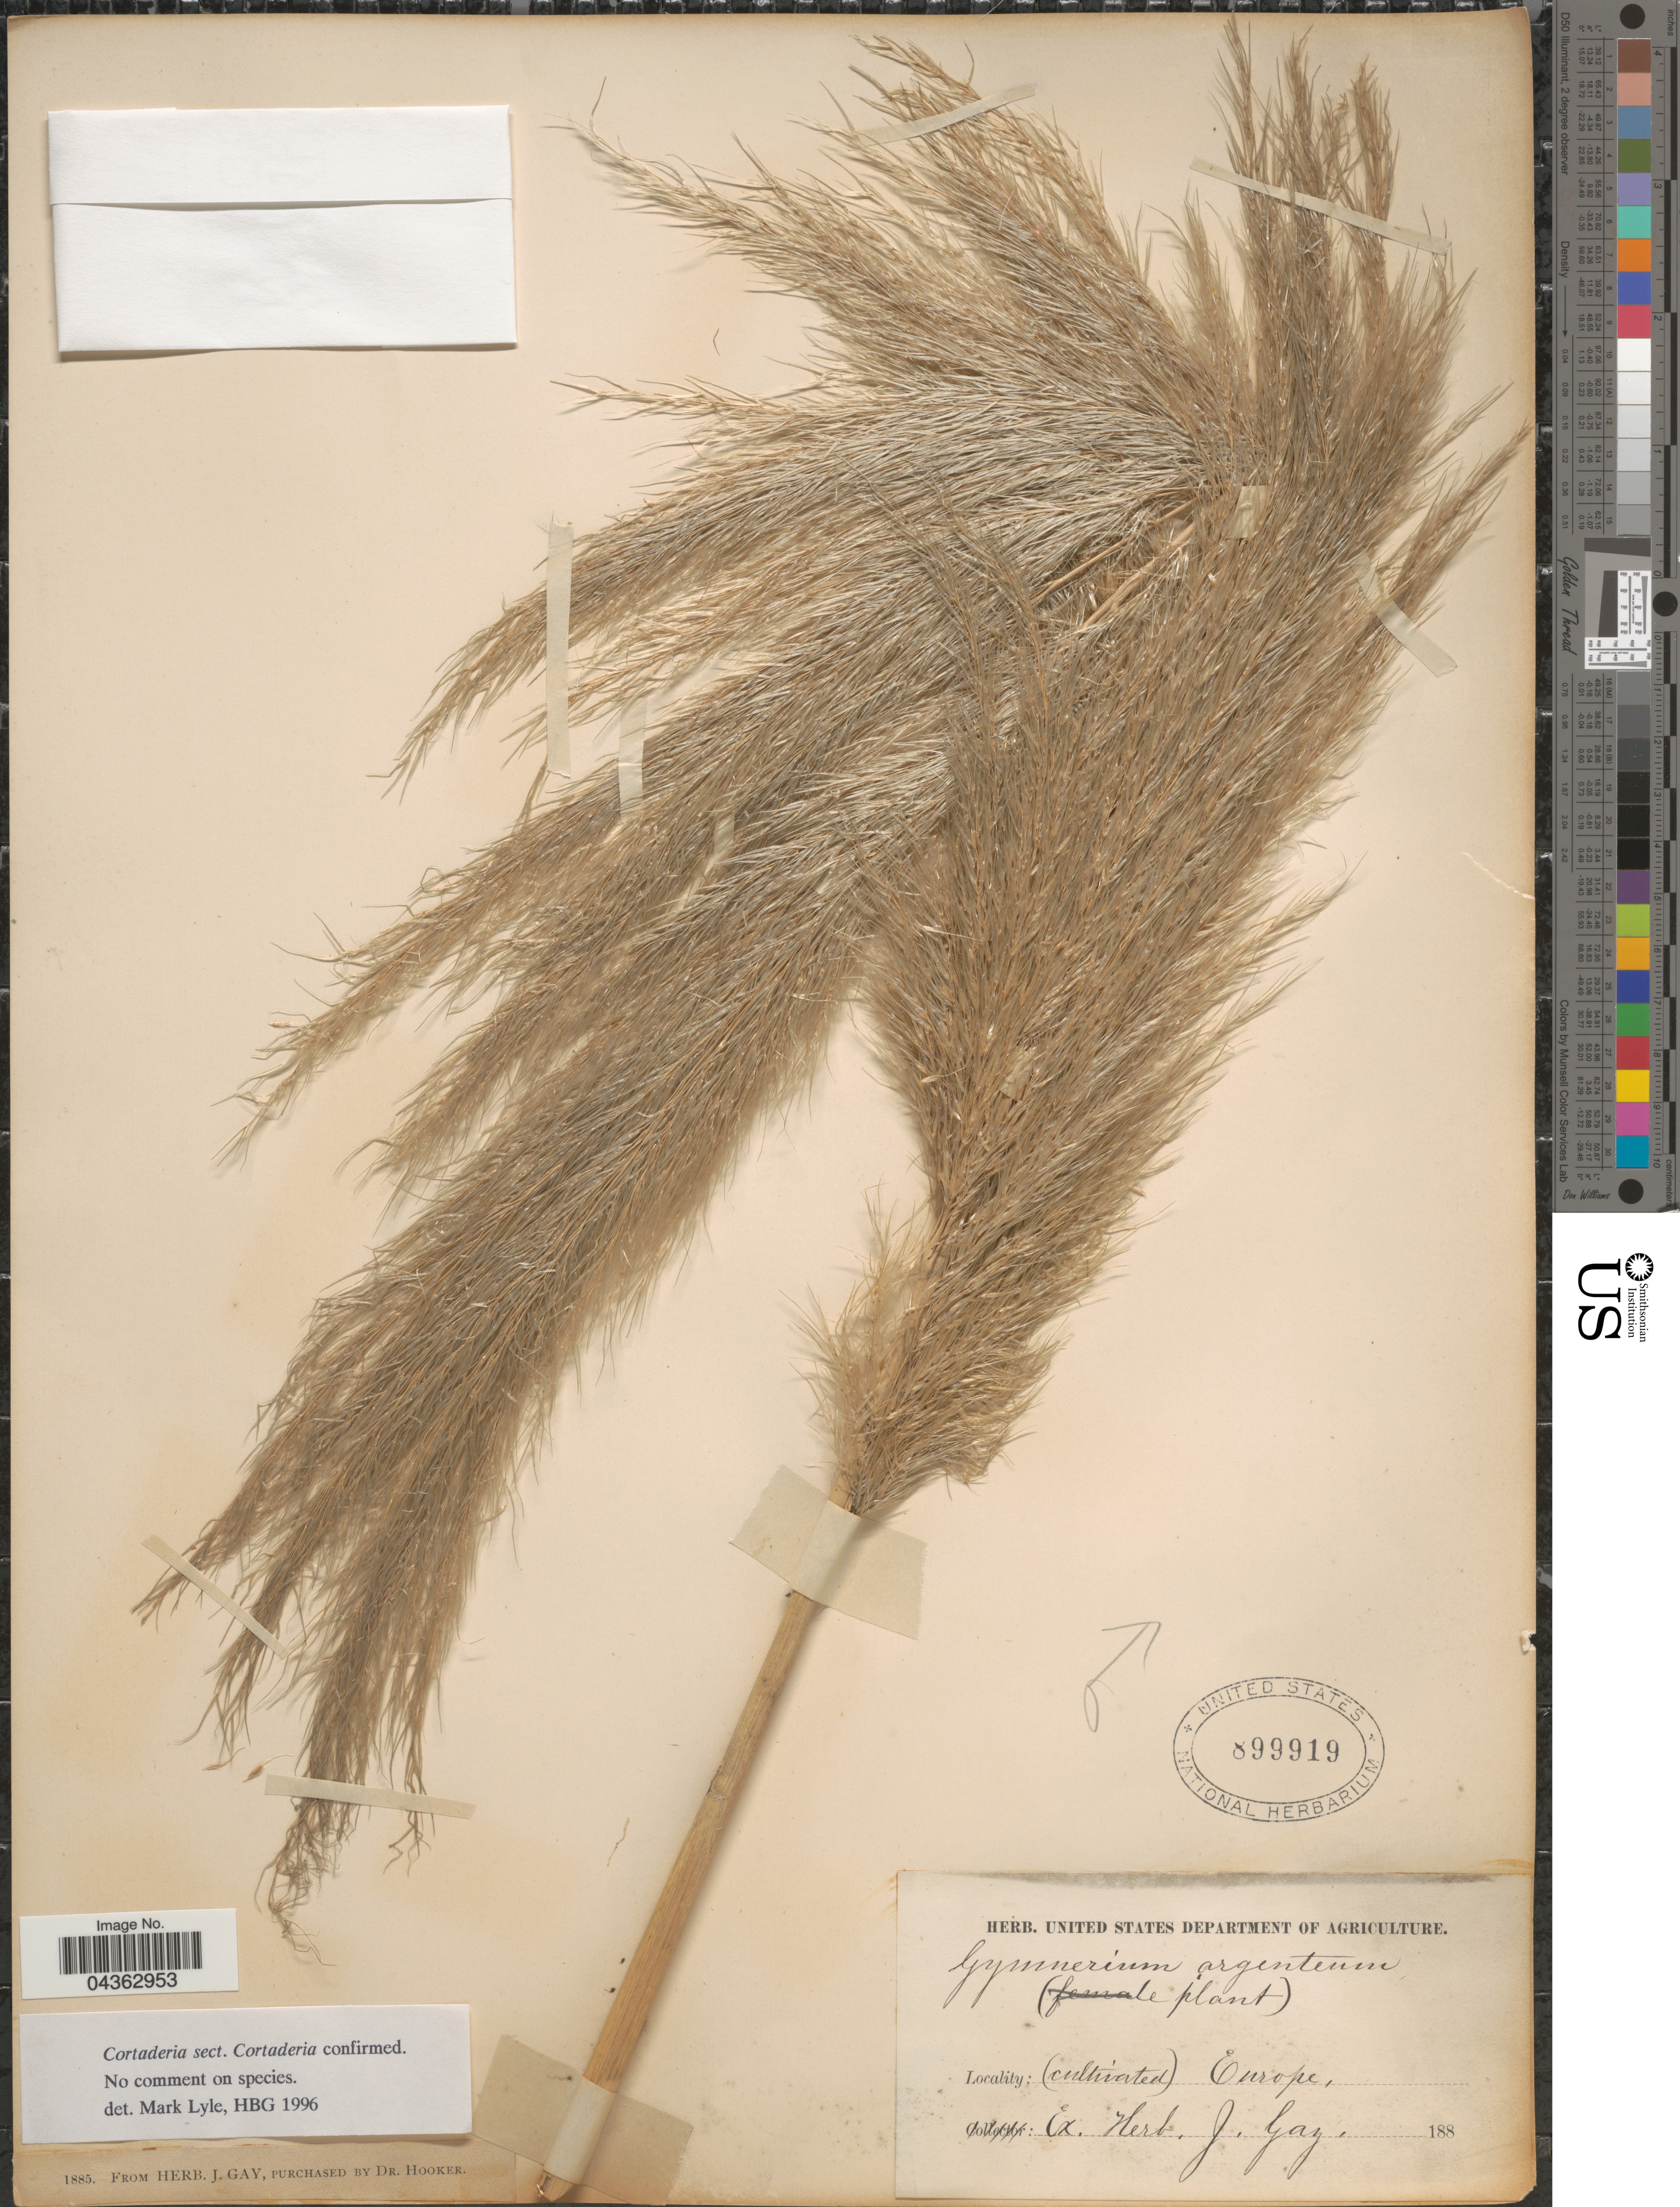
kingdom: Plantae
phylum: Tracheophyta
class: Liliopsida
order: Poales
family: Poaceae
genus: Cortaderia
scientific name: Cortaderia sp.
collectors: ex herb. J. Gay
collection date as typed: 188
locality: Europe.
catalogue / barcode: US 899919